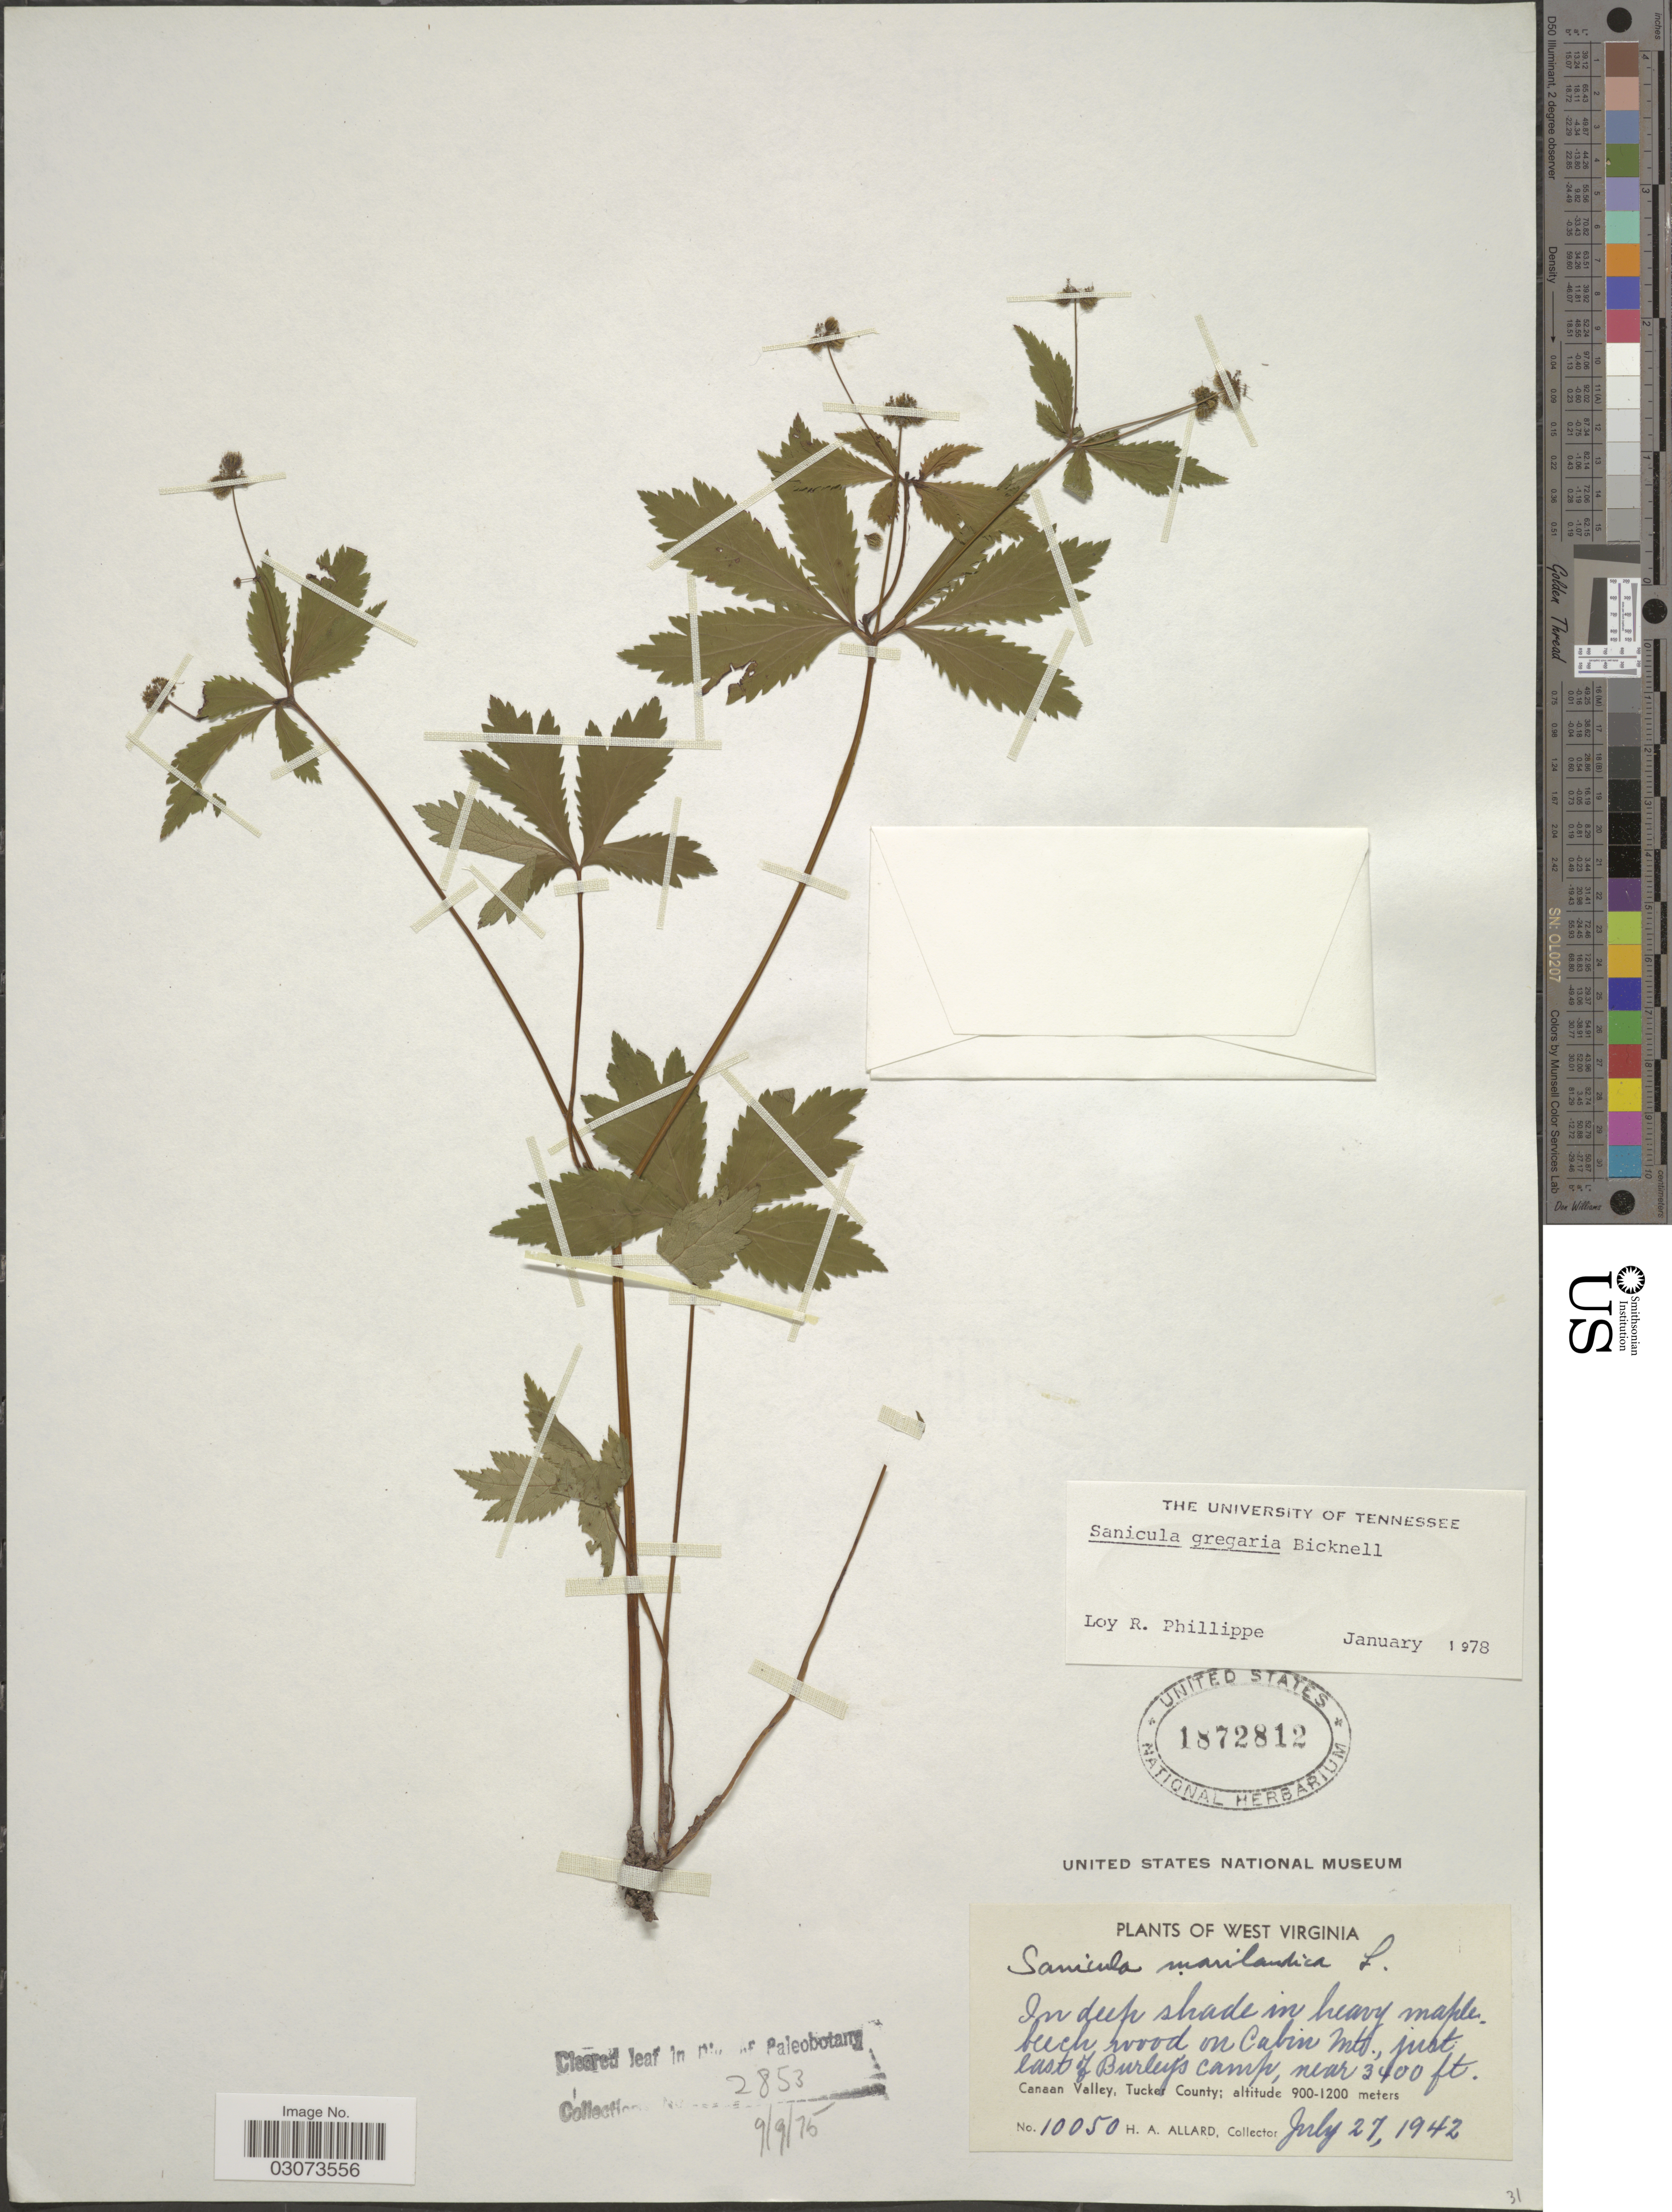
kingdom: Plantae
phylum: Tracheophyta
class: Magnoliopsida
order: Apiales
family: Apiaceae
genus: Sanicula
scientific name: Sanicula gregaria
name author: E.P. Bicknell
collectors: H. A. Allard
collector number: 10050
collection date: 1942-07-27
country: United States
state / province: West Virginia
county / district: Tucker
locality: Cabin Mt., just east of Burley's Camp. Canaan Valley, Tucker County.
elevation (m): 1036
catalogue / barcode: US 1872812